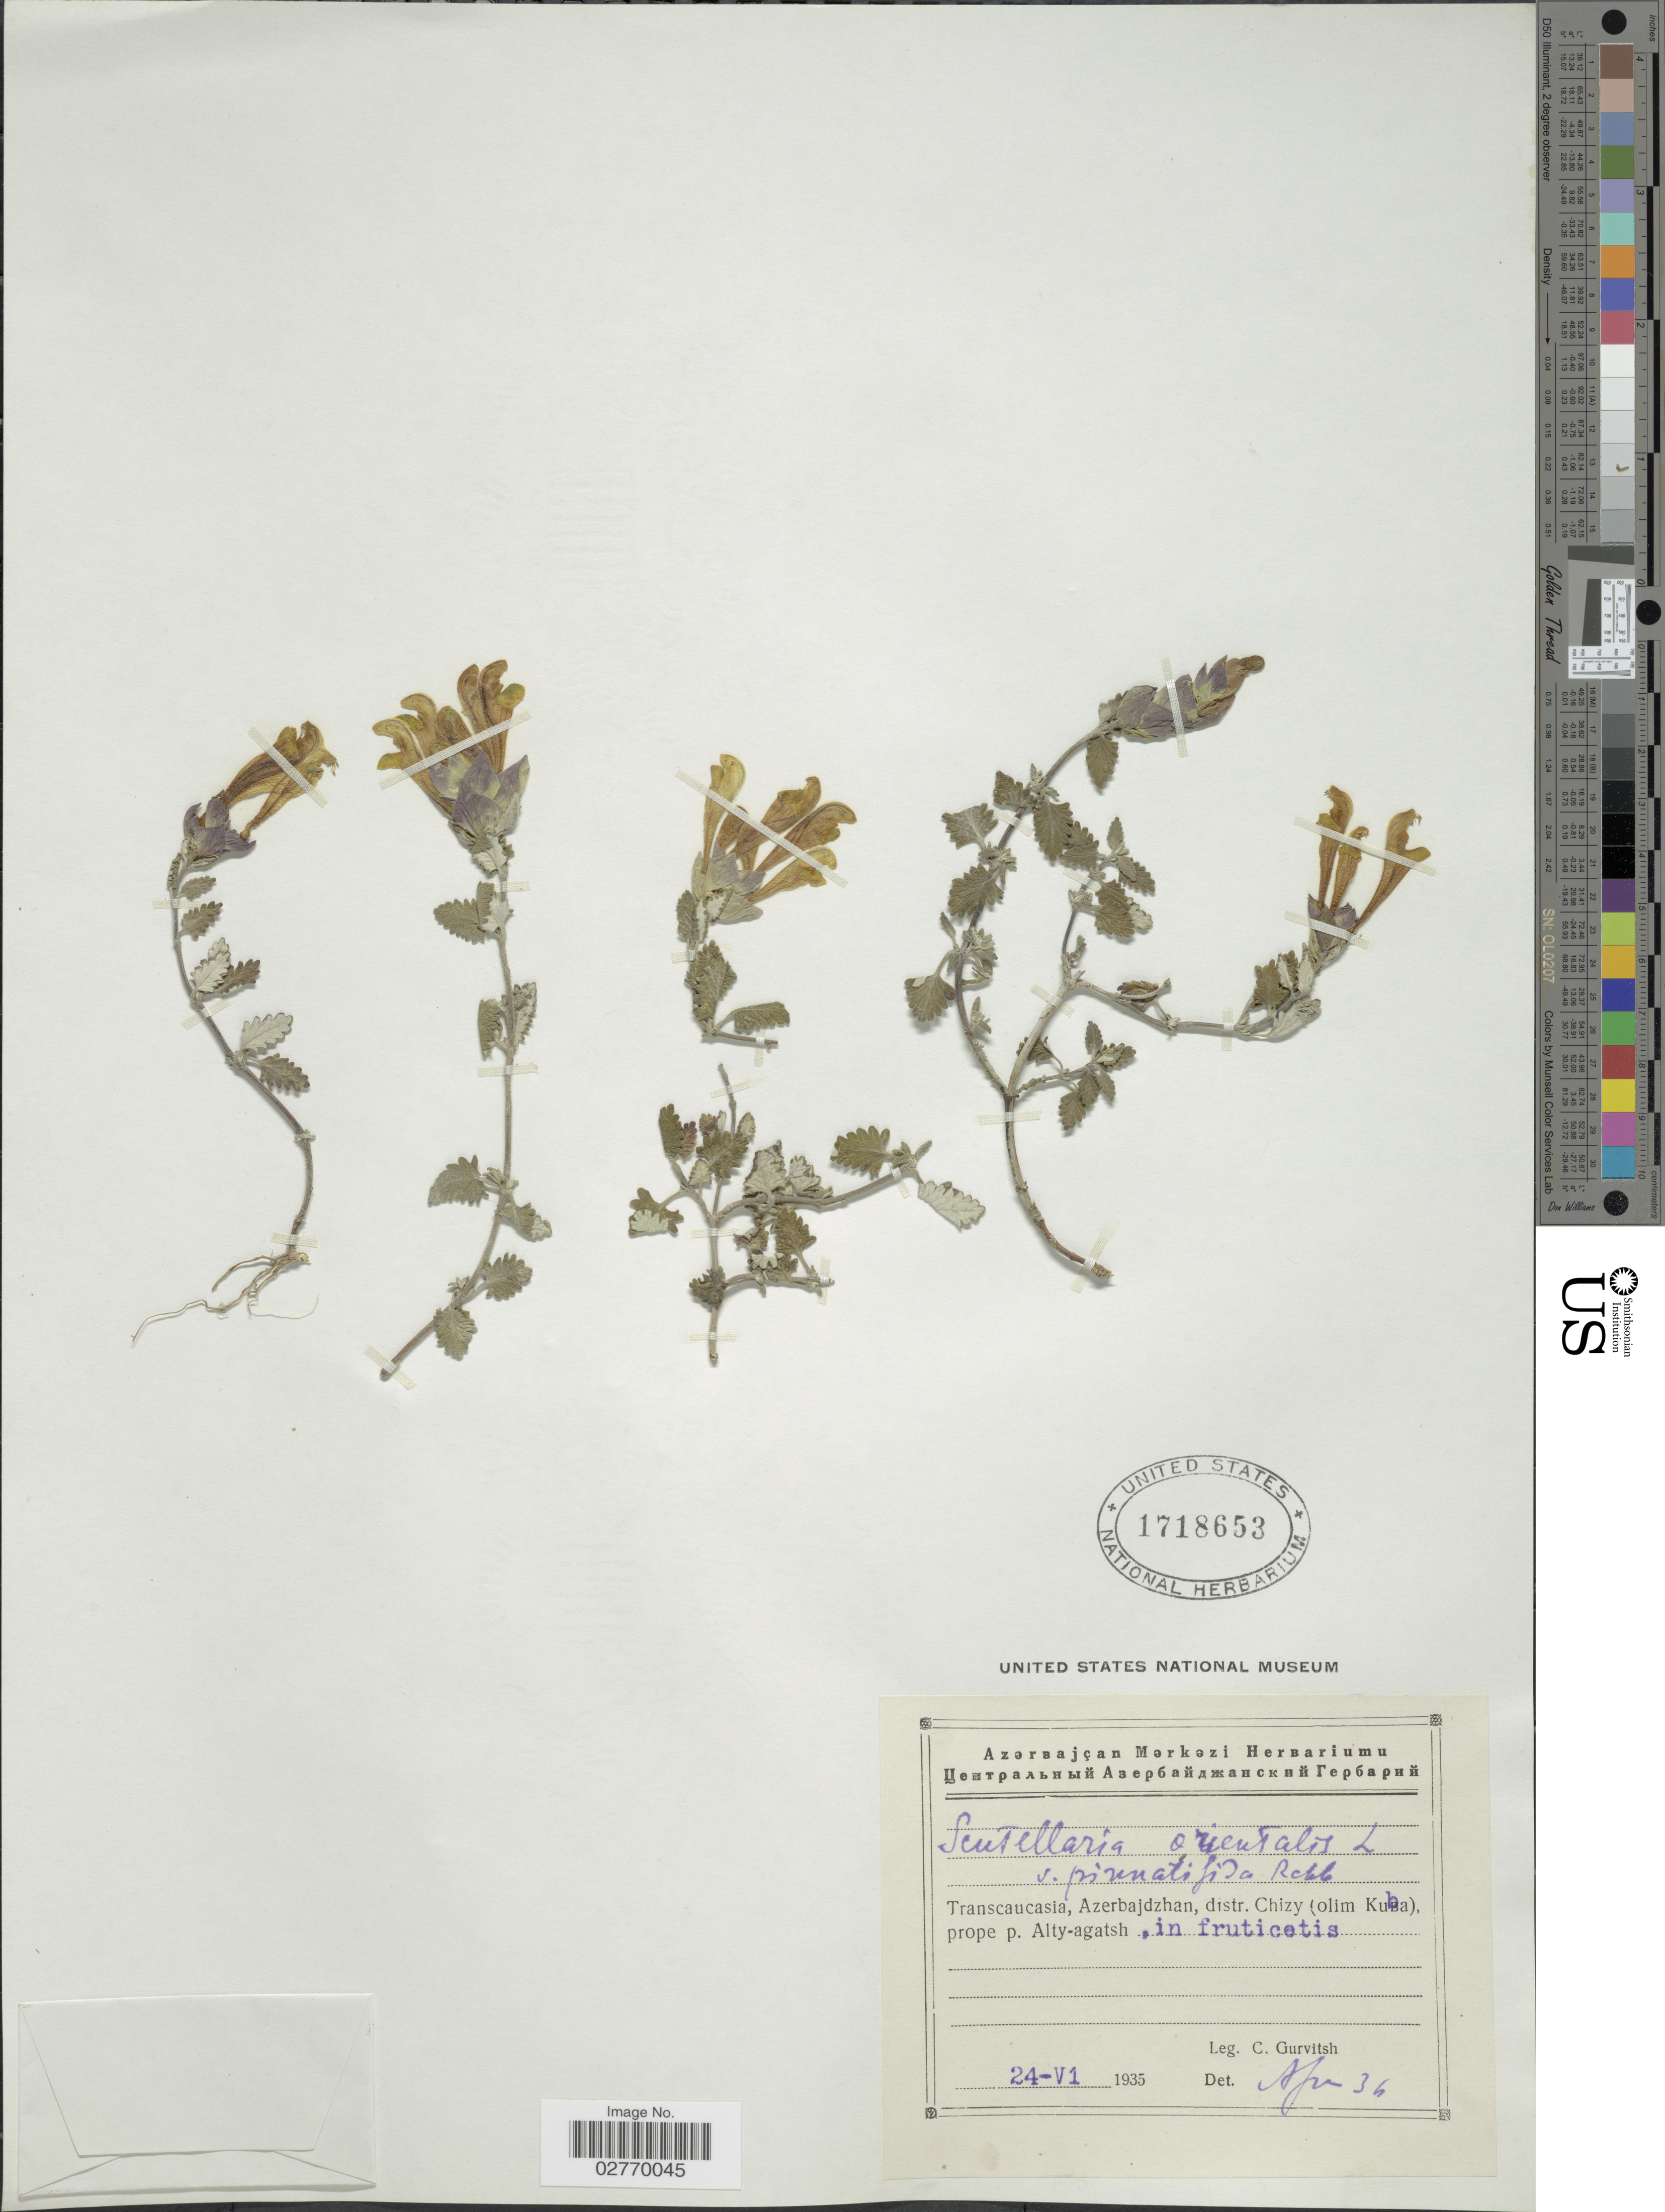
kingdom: Plantae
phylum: Tracheophyta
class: Magnoliopsida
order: Lamiales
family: Lamiaceae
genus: Scutellaria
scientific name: Scutellaria orientalis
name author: L.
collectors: C. Gurvitsh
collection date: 1935-06-24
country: Azerbaijan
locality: Transcaucasia, Azerbajdzhan, distr. Chizy (olim Kuba) prope p. Alty-agatsh.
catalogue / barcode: US 1718653